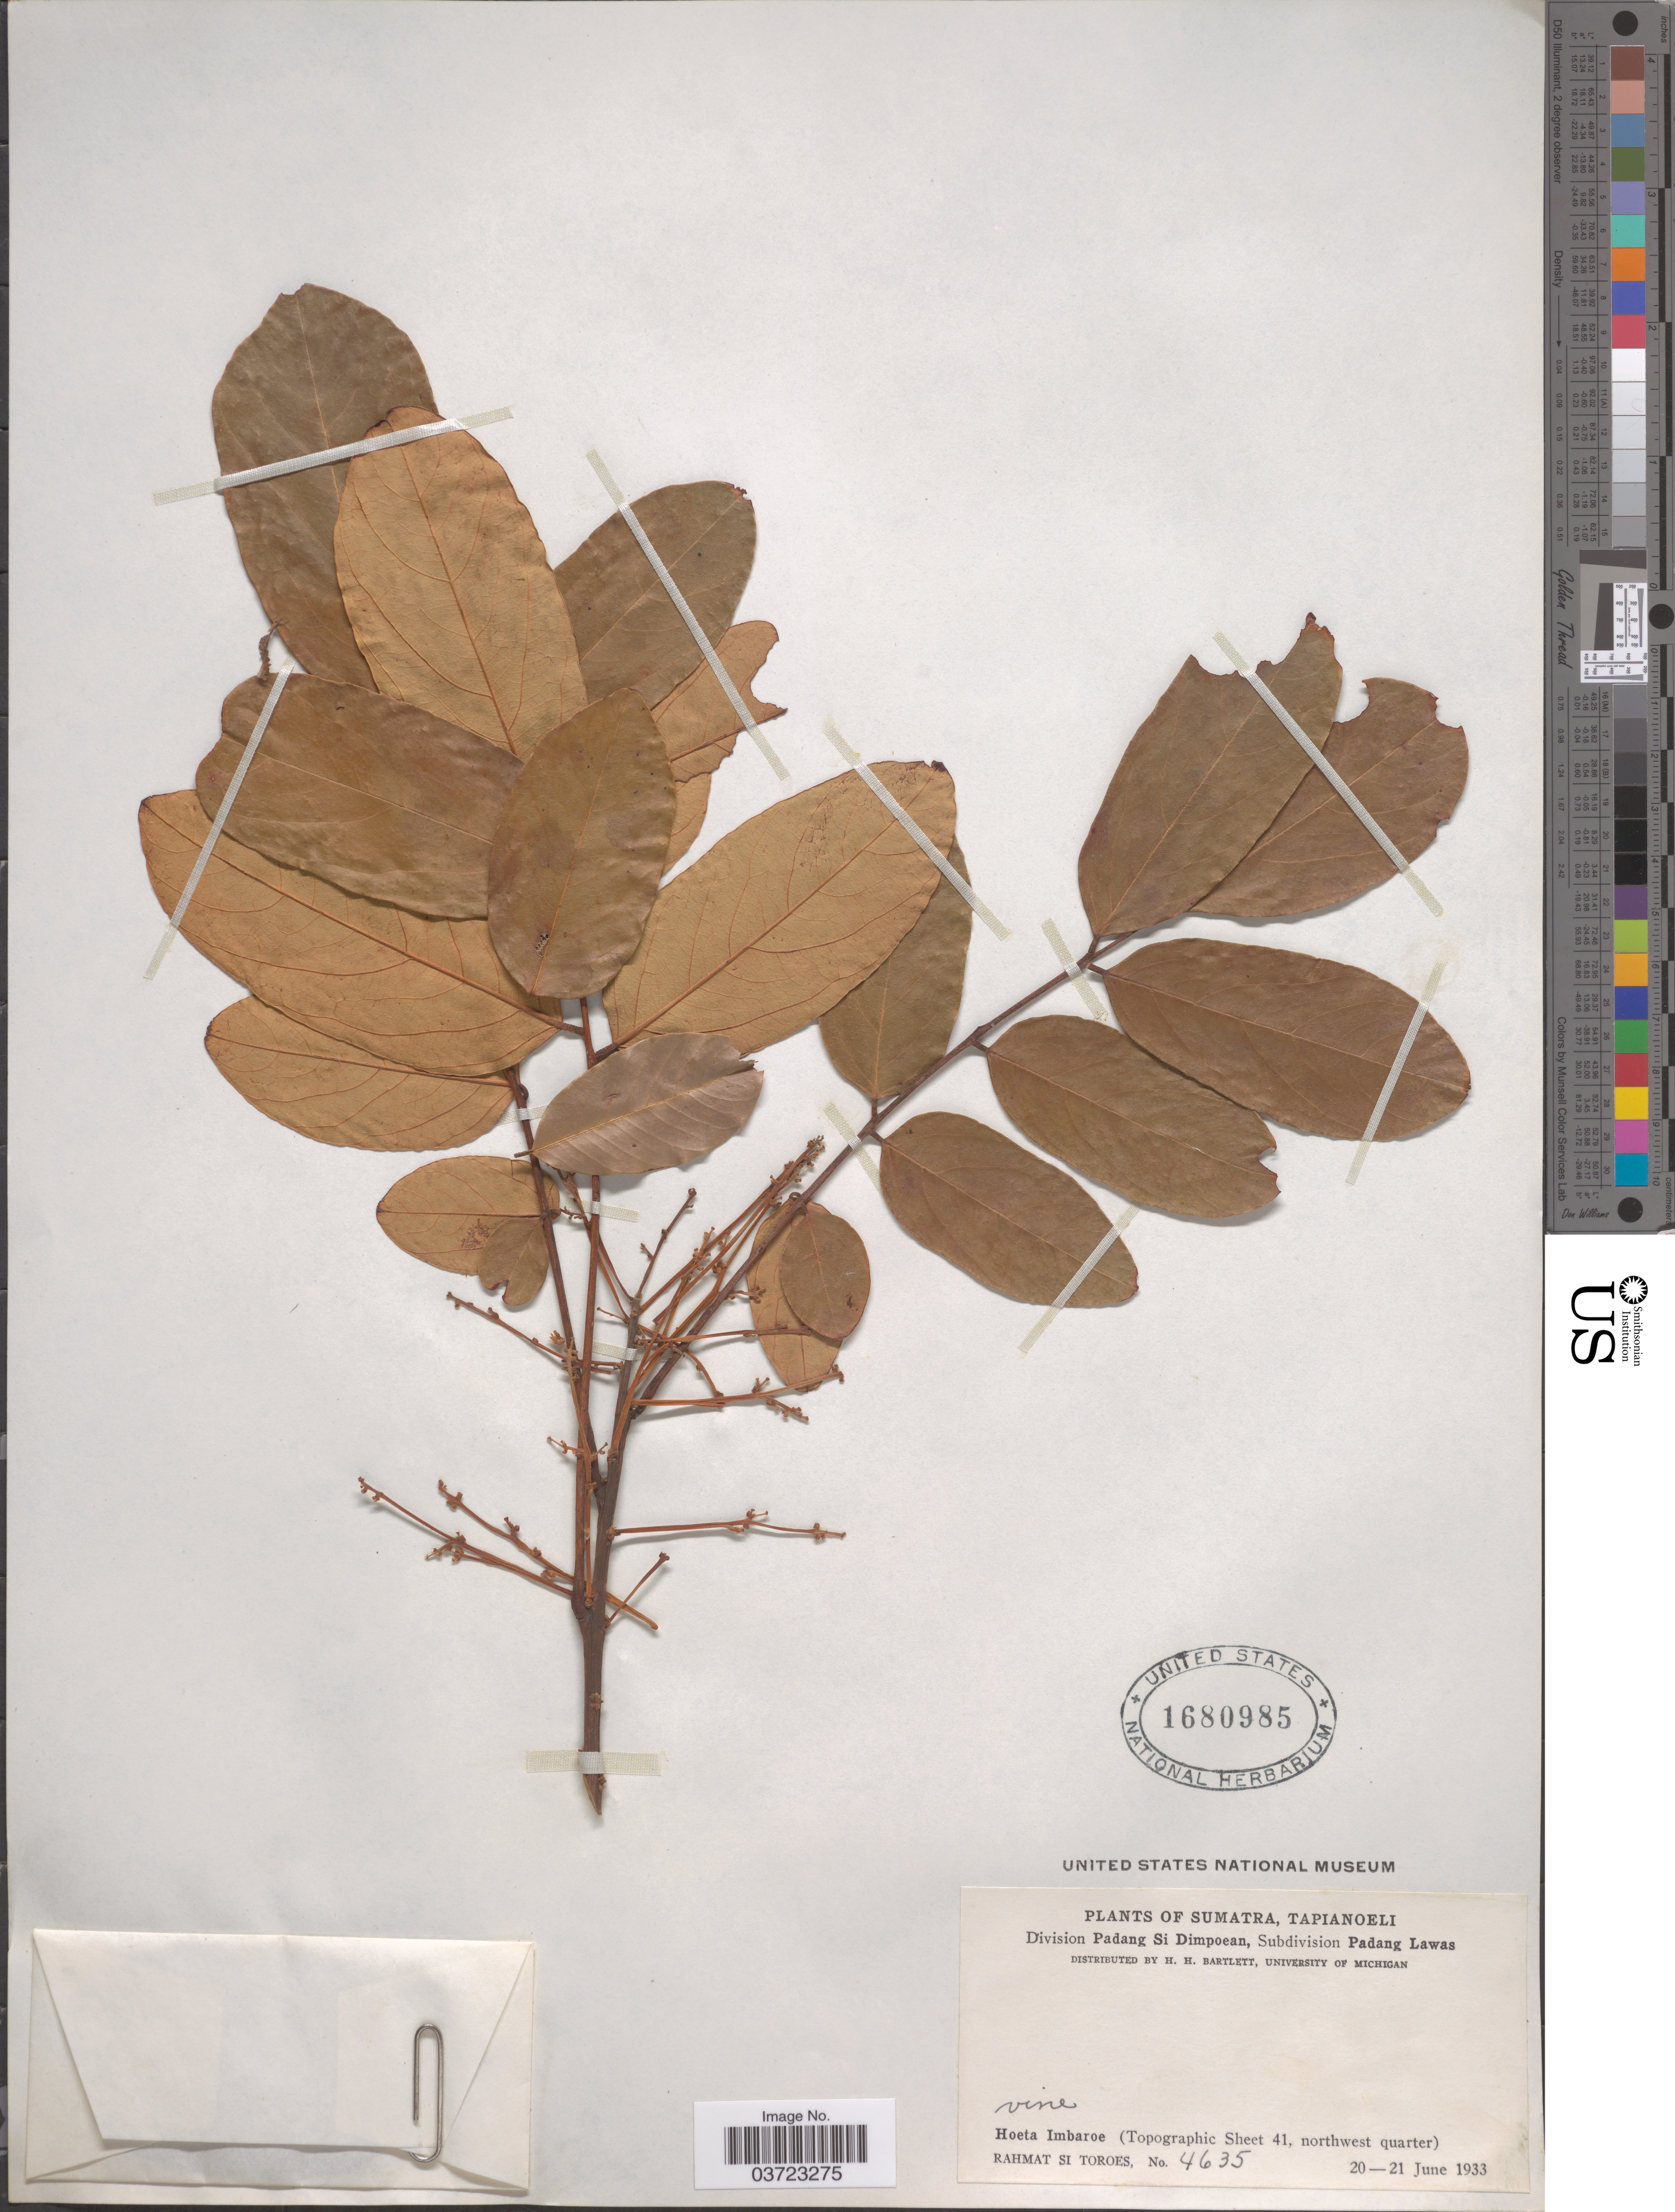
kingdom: Plantae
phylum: Tracheophyta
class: Magnoliopsida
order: Oxalidales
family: Connaraceae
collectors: Rahmat Si Boeea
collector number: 4635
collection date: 1933-06-20/1933-06-21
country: Indonesia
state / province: Sumatra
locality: Tapianoeli. Division Padang Si Dimpoean, Subdivision Padang Lawas. Hoeta Imbaroe (Topographic Sheet 41, northwest quarter).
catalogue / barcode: US 1680985